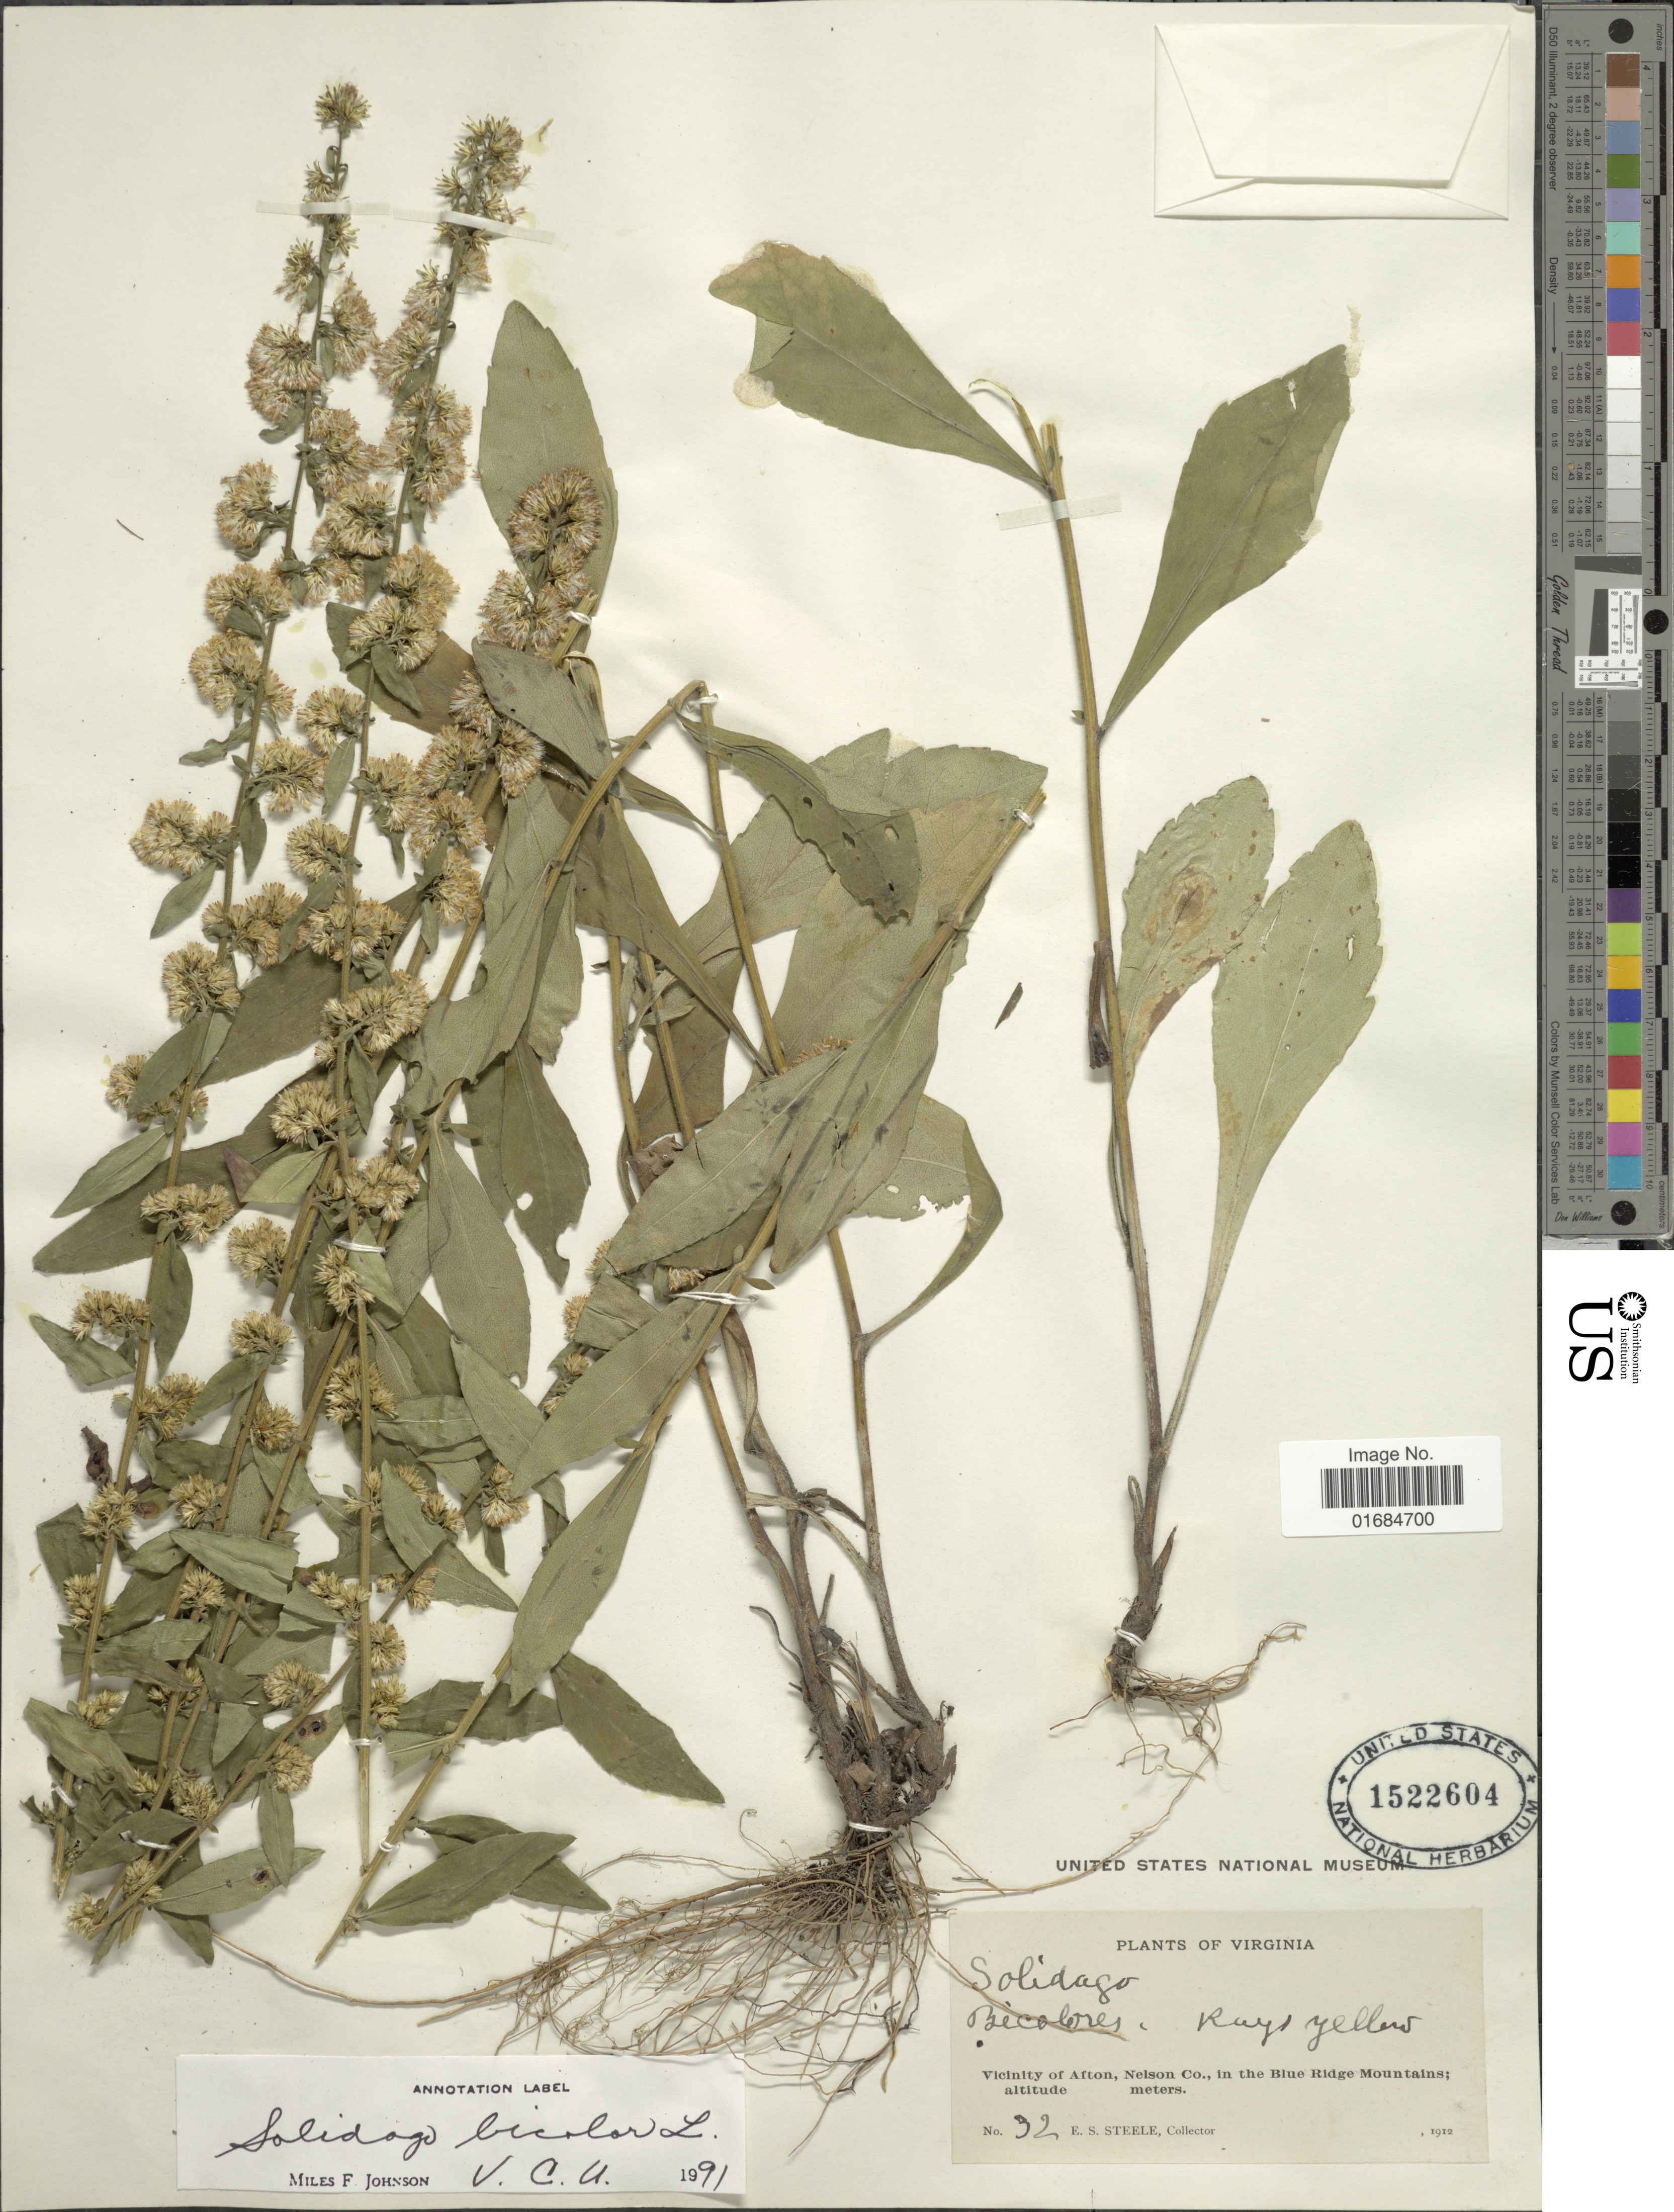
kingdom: Plantae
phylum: Tracheophyta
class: Magnoliopsida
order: Asterales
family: Asteraceae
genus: Solidago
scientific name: Solidago bicolor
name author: L.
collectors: E. Steele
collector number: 32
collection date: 1912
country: United States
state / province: Virginia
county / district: Nelson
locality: Vicinity of Afton, Nelson Co., in the Blue Ridge Mountains.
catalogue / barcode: US 1522604